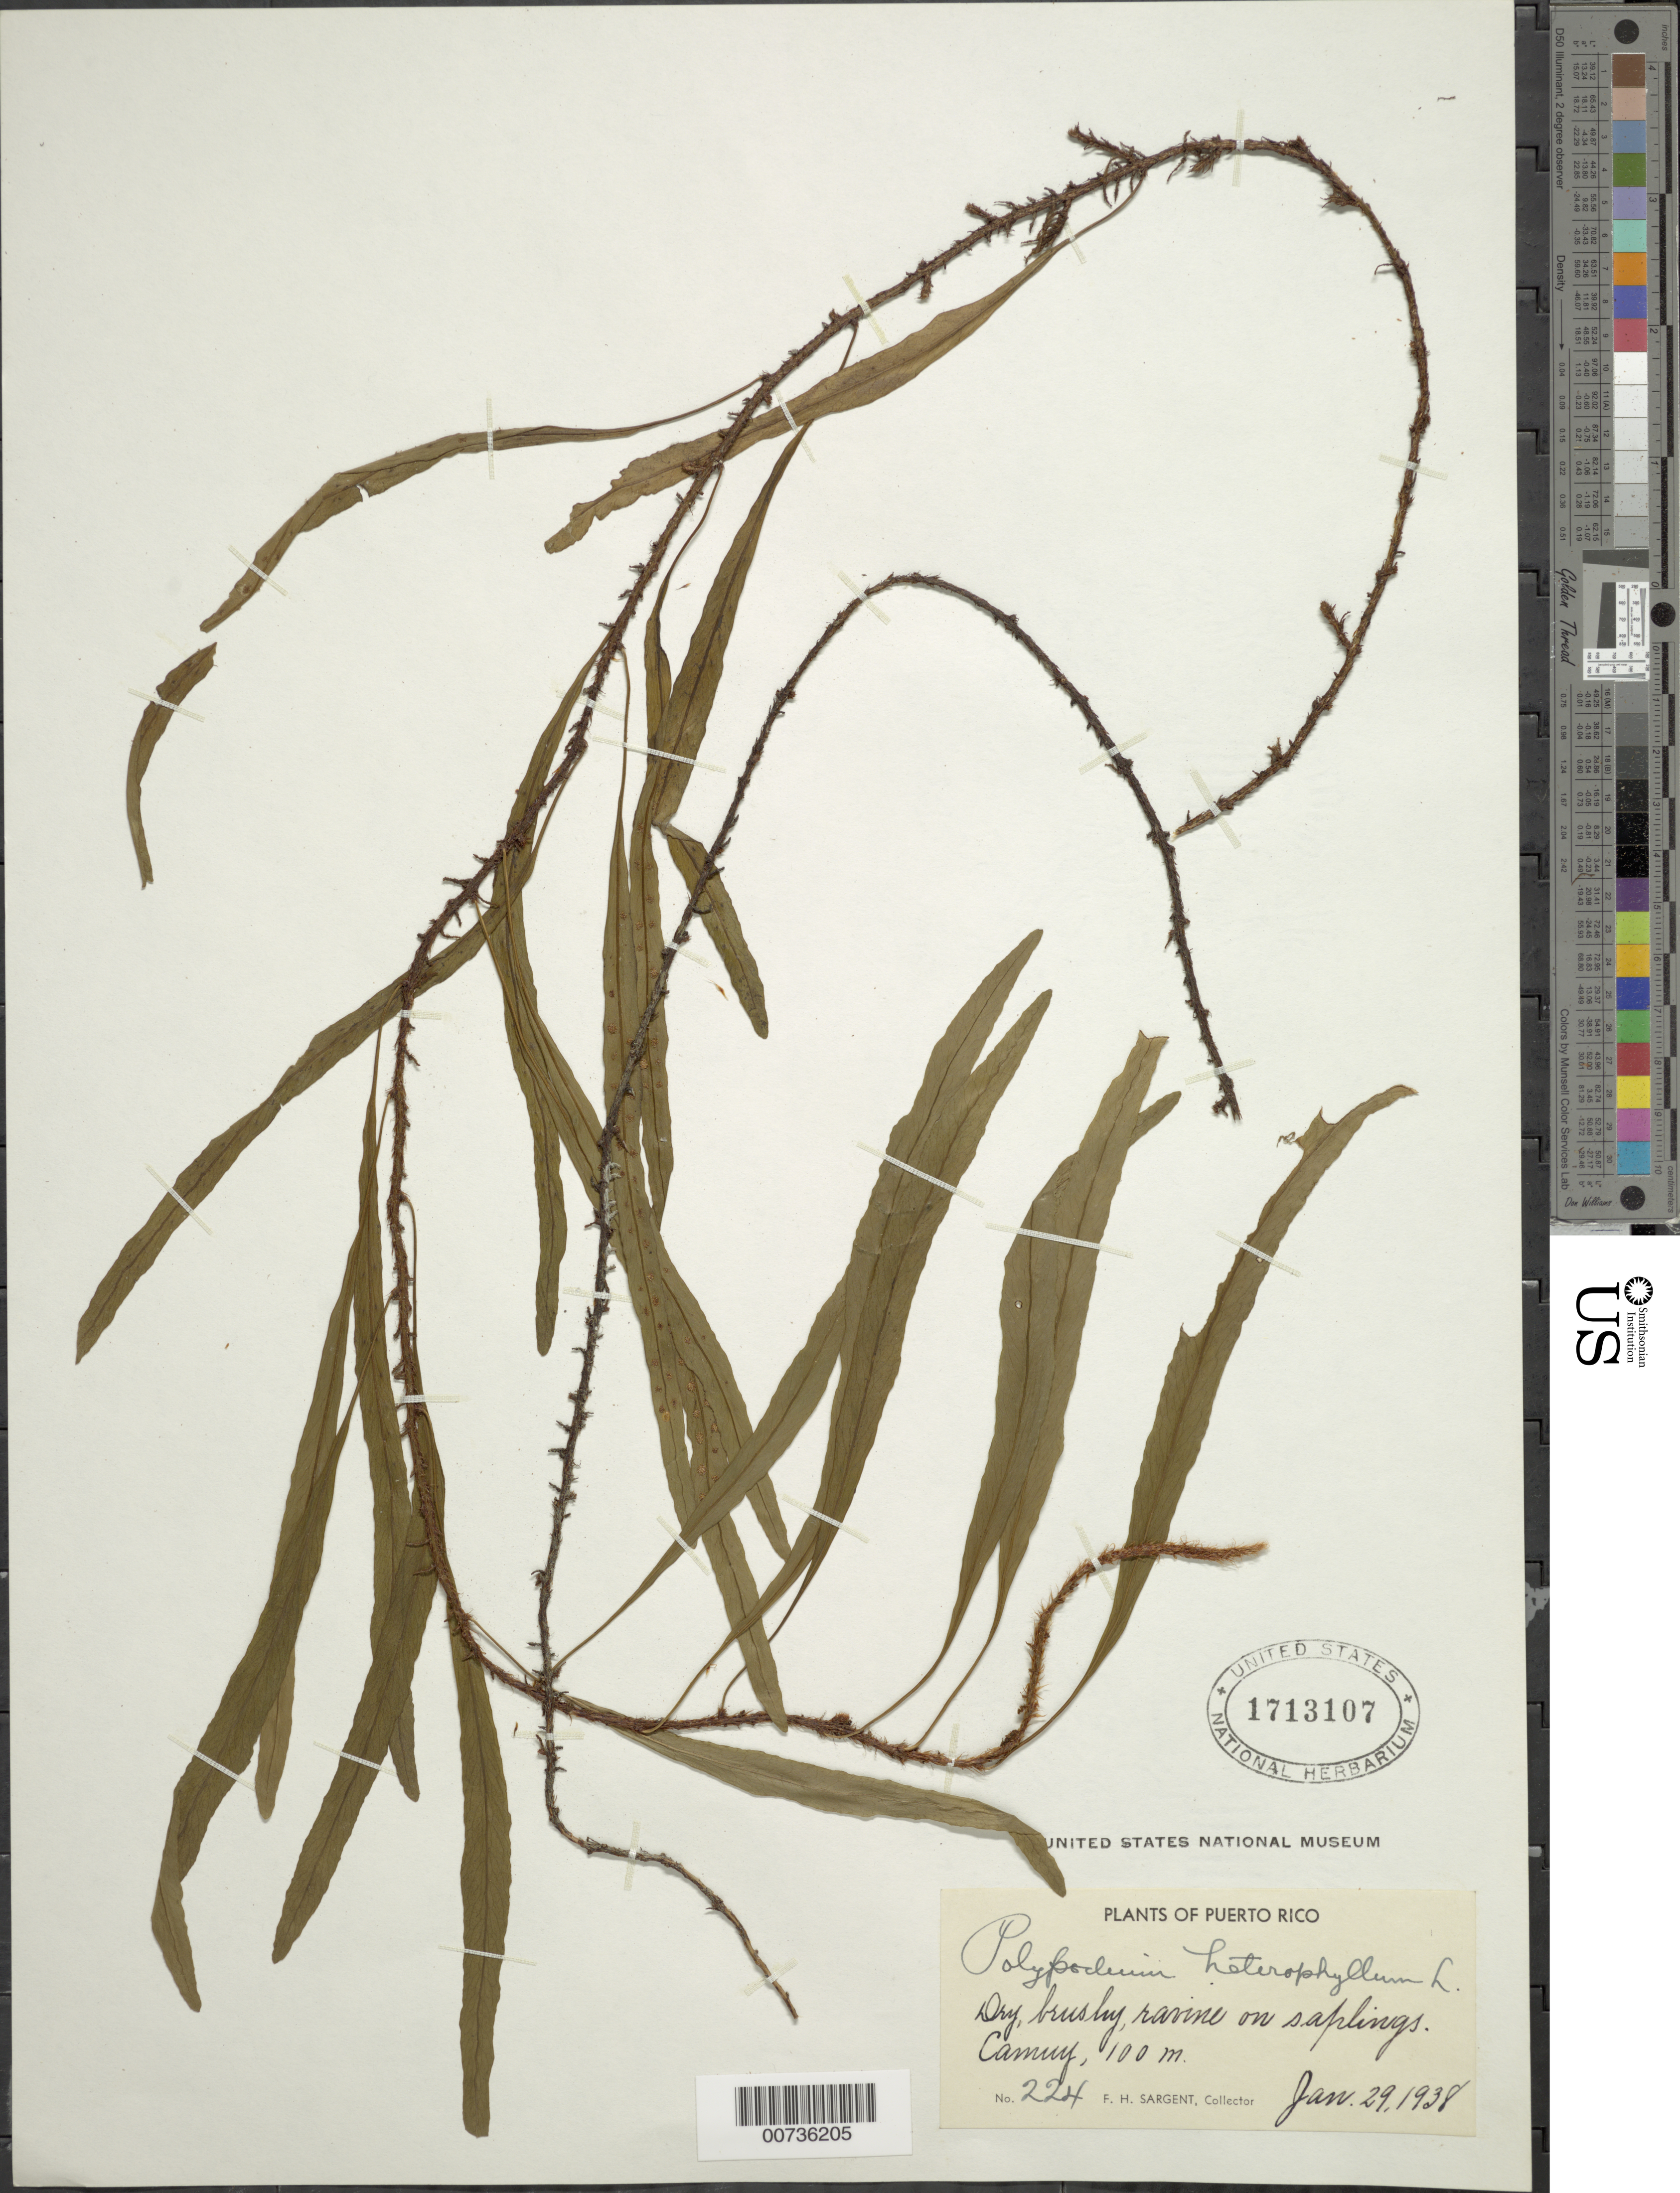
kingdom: Plantae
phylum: Tracheophyta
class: Polypodiopsida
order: Polypodiales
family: Polypodiaceae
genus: Microgramma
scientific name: Microgramma heterophylla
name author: (L.) Wherry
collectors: F. H. Sargent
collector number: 224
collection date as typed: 29 Jan 1938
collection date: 1938-01-29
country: Puerto Rico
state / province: Camuy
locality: Camuy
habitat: Dry, brusly, ravine on saplings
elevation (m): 100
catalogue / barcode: US 1713107